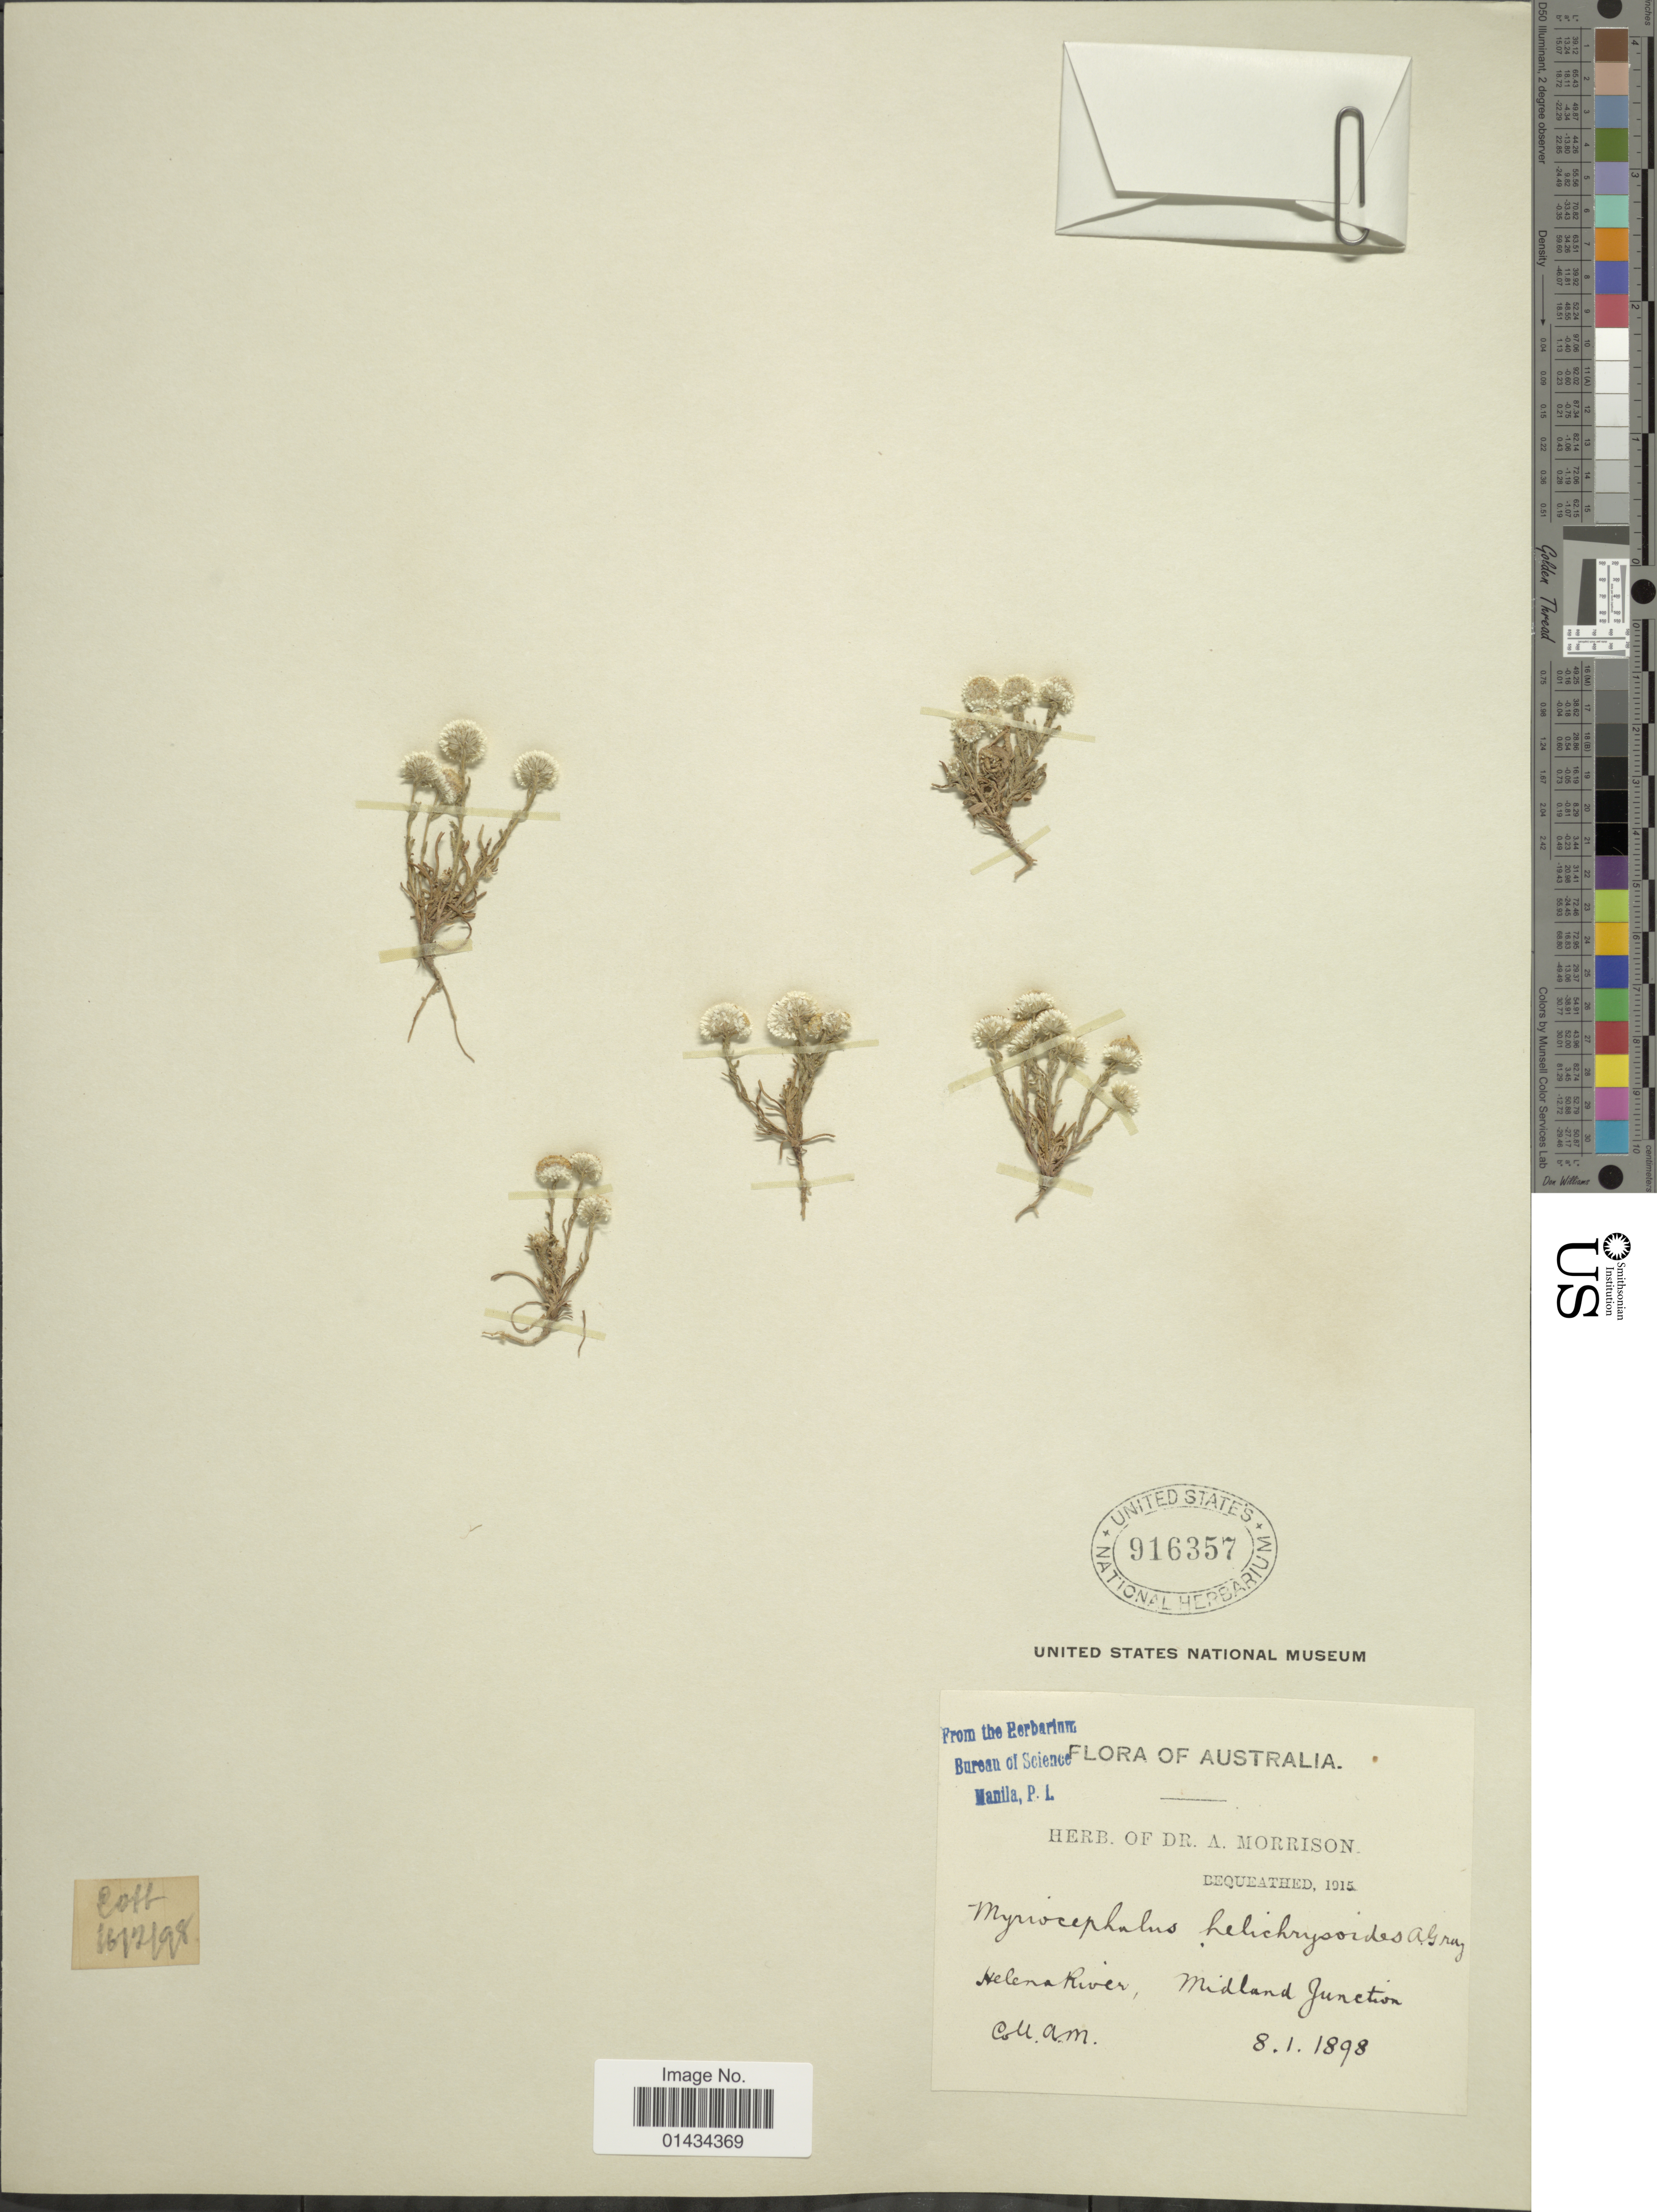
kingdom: Plantae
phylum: Tracheophyta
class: Magnoliopsida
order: Asterales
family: Asteraceae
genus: Myriocephalus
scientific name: Myriocephalus helichrysoides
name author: A. Gray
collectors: A. Morrison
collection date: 1898-01-08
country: Australia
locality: Helena River, Midland Junction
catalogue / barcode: US 916357